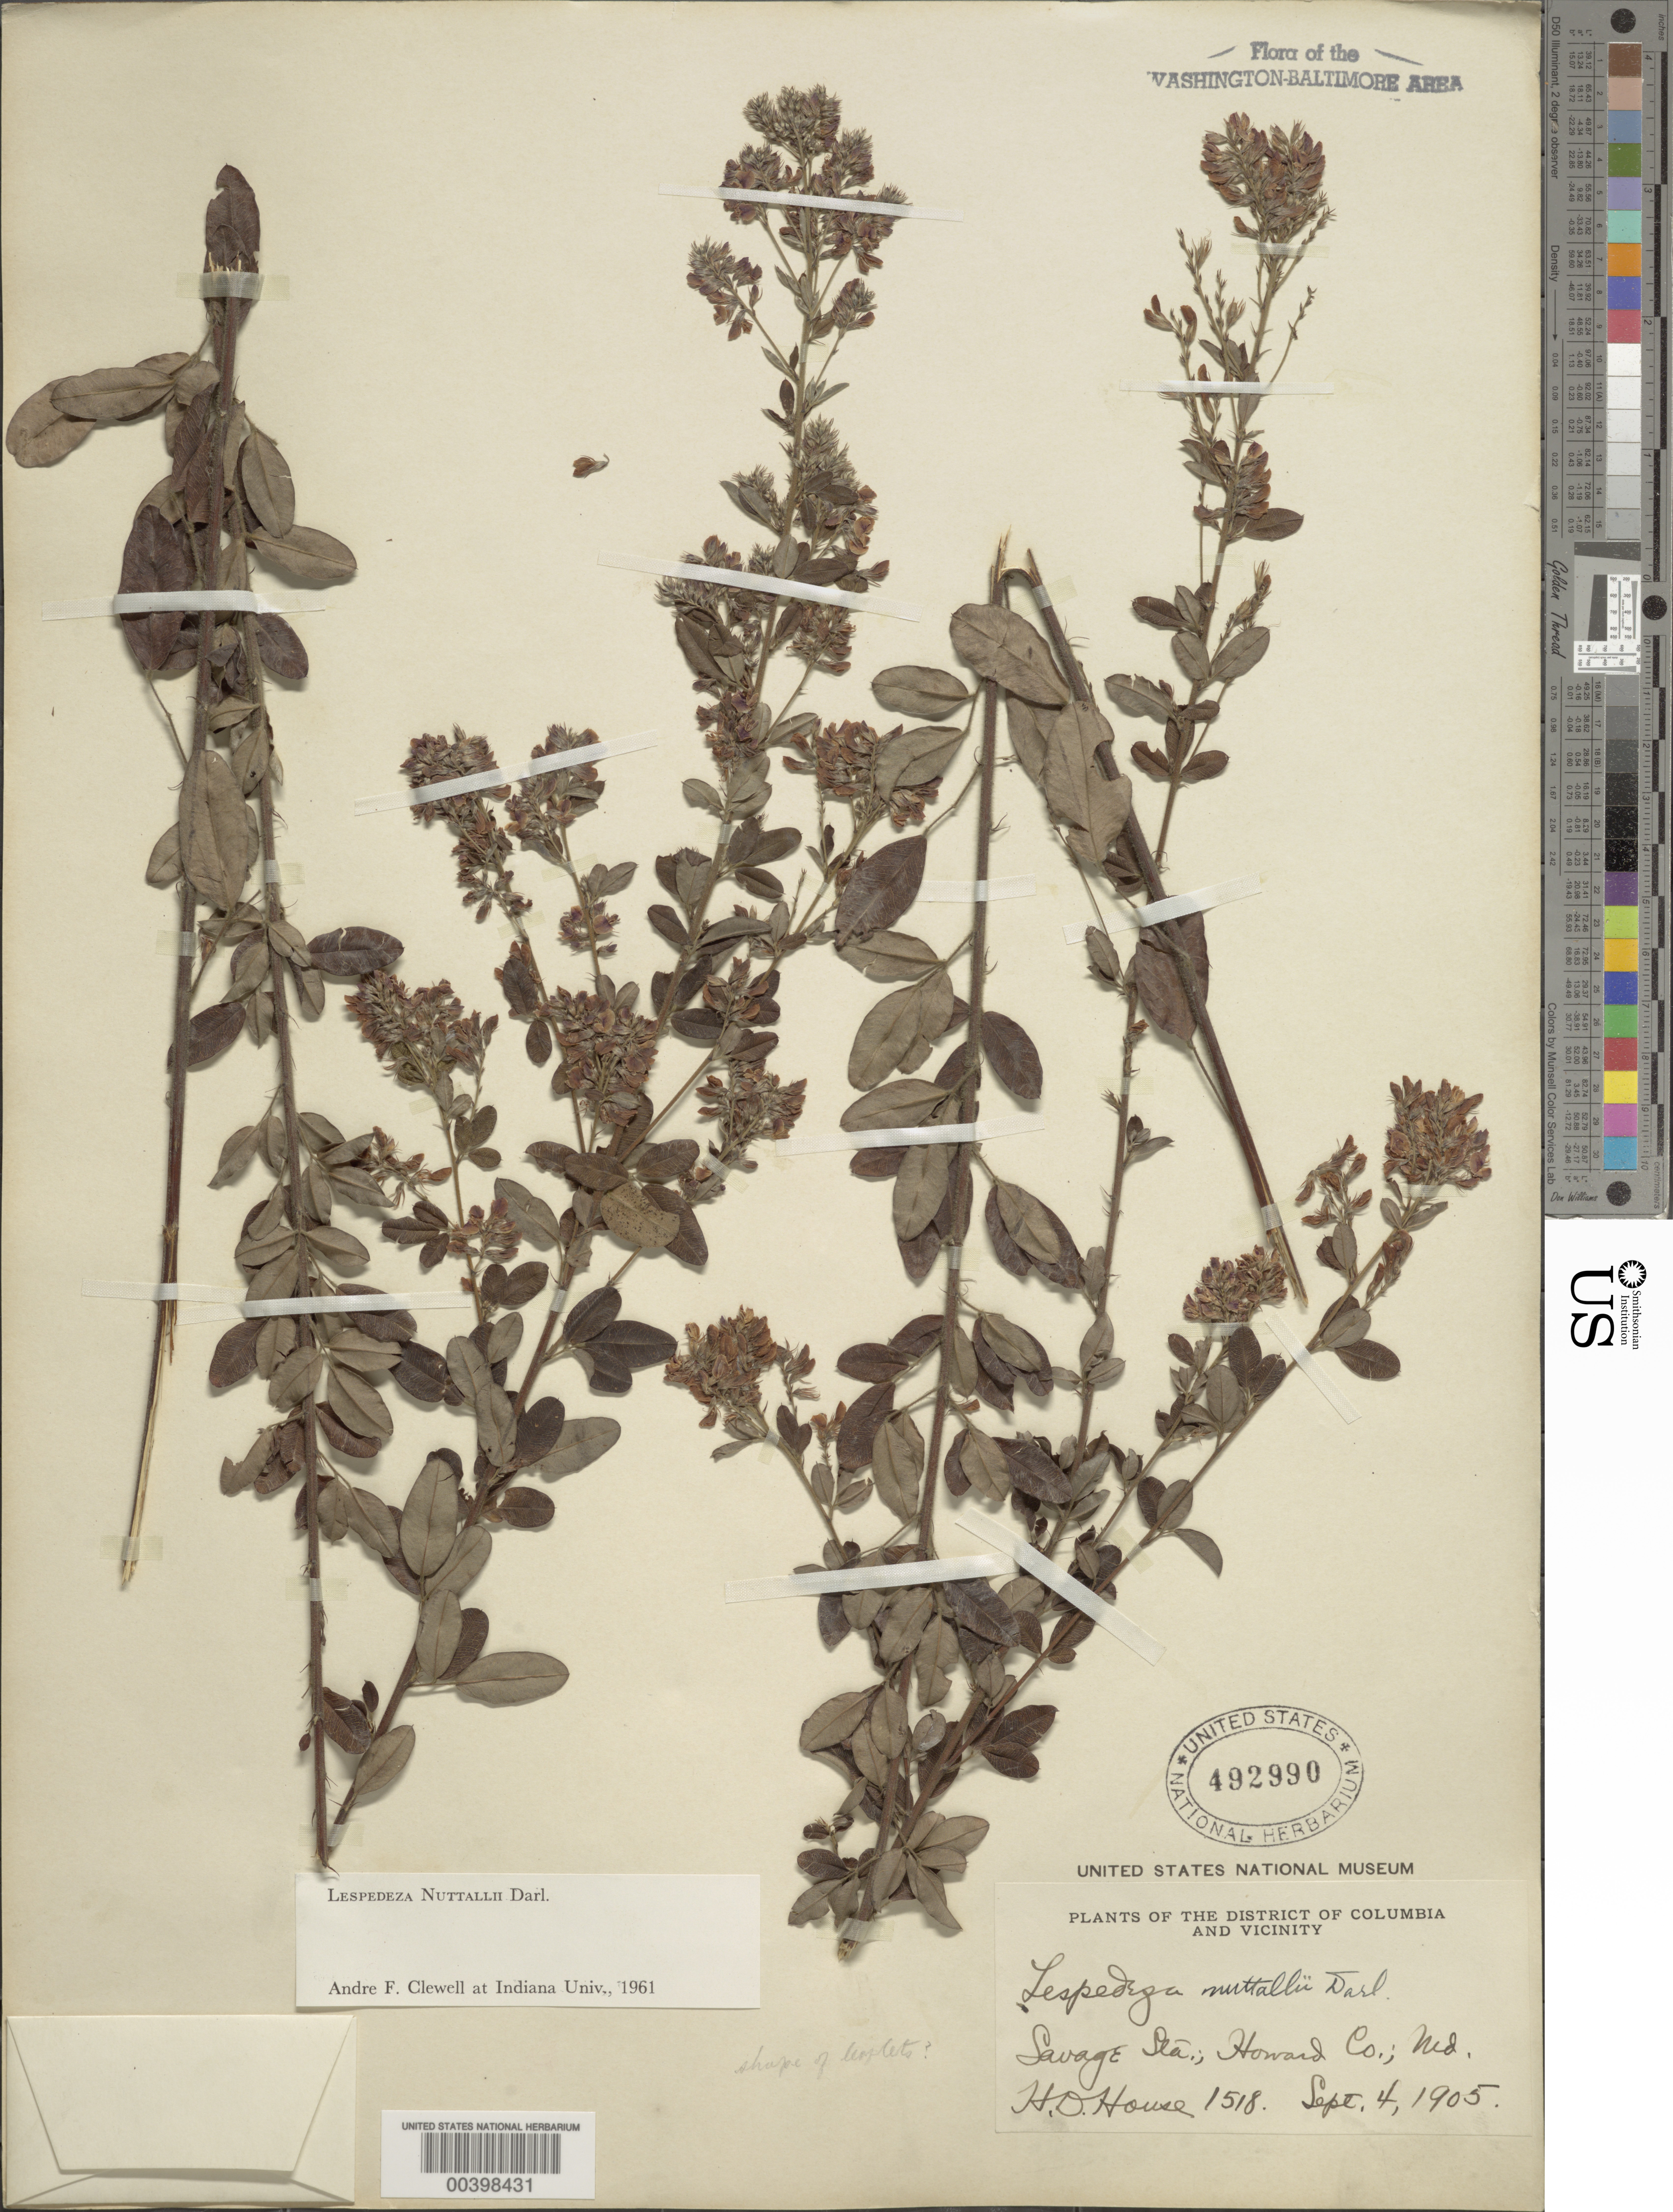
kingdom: Plantae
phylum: Tracheophyta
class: Magnoliopsida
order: Fabales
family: Fabaceae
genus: Lespedeza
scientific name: Lespedeza nuttallii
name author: Darl.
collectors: H. D. House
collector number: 1518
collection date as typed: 04 Sep 1905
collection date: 1905-09-04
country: United States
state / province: Virginia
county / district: Henrico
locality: Savage Station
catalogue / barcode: US 492990